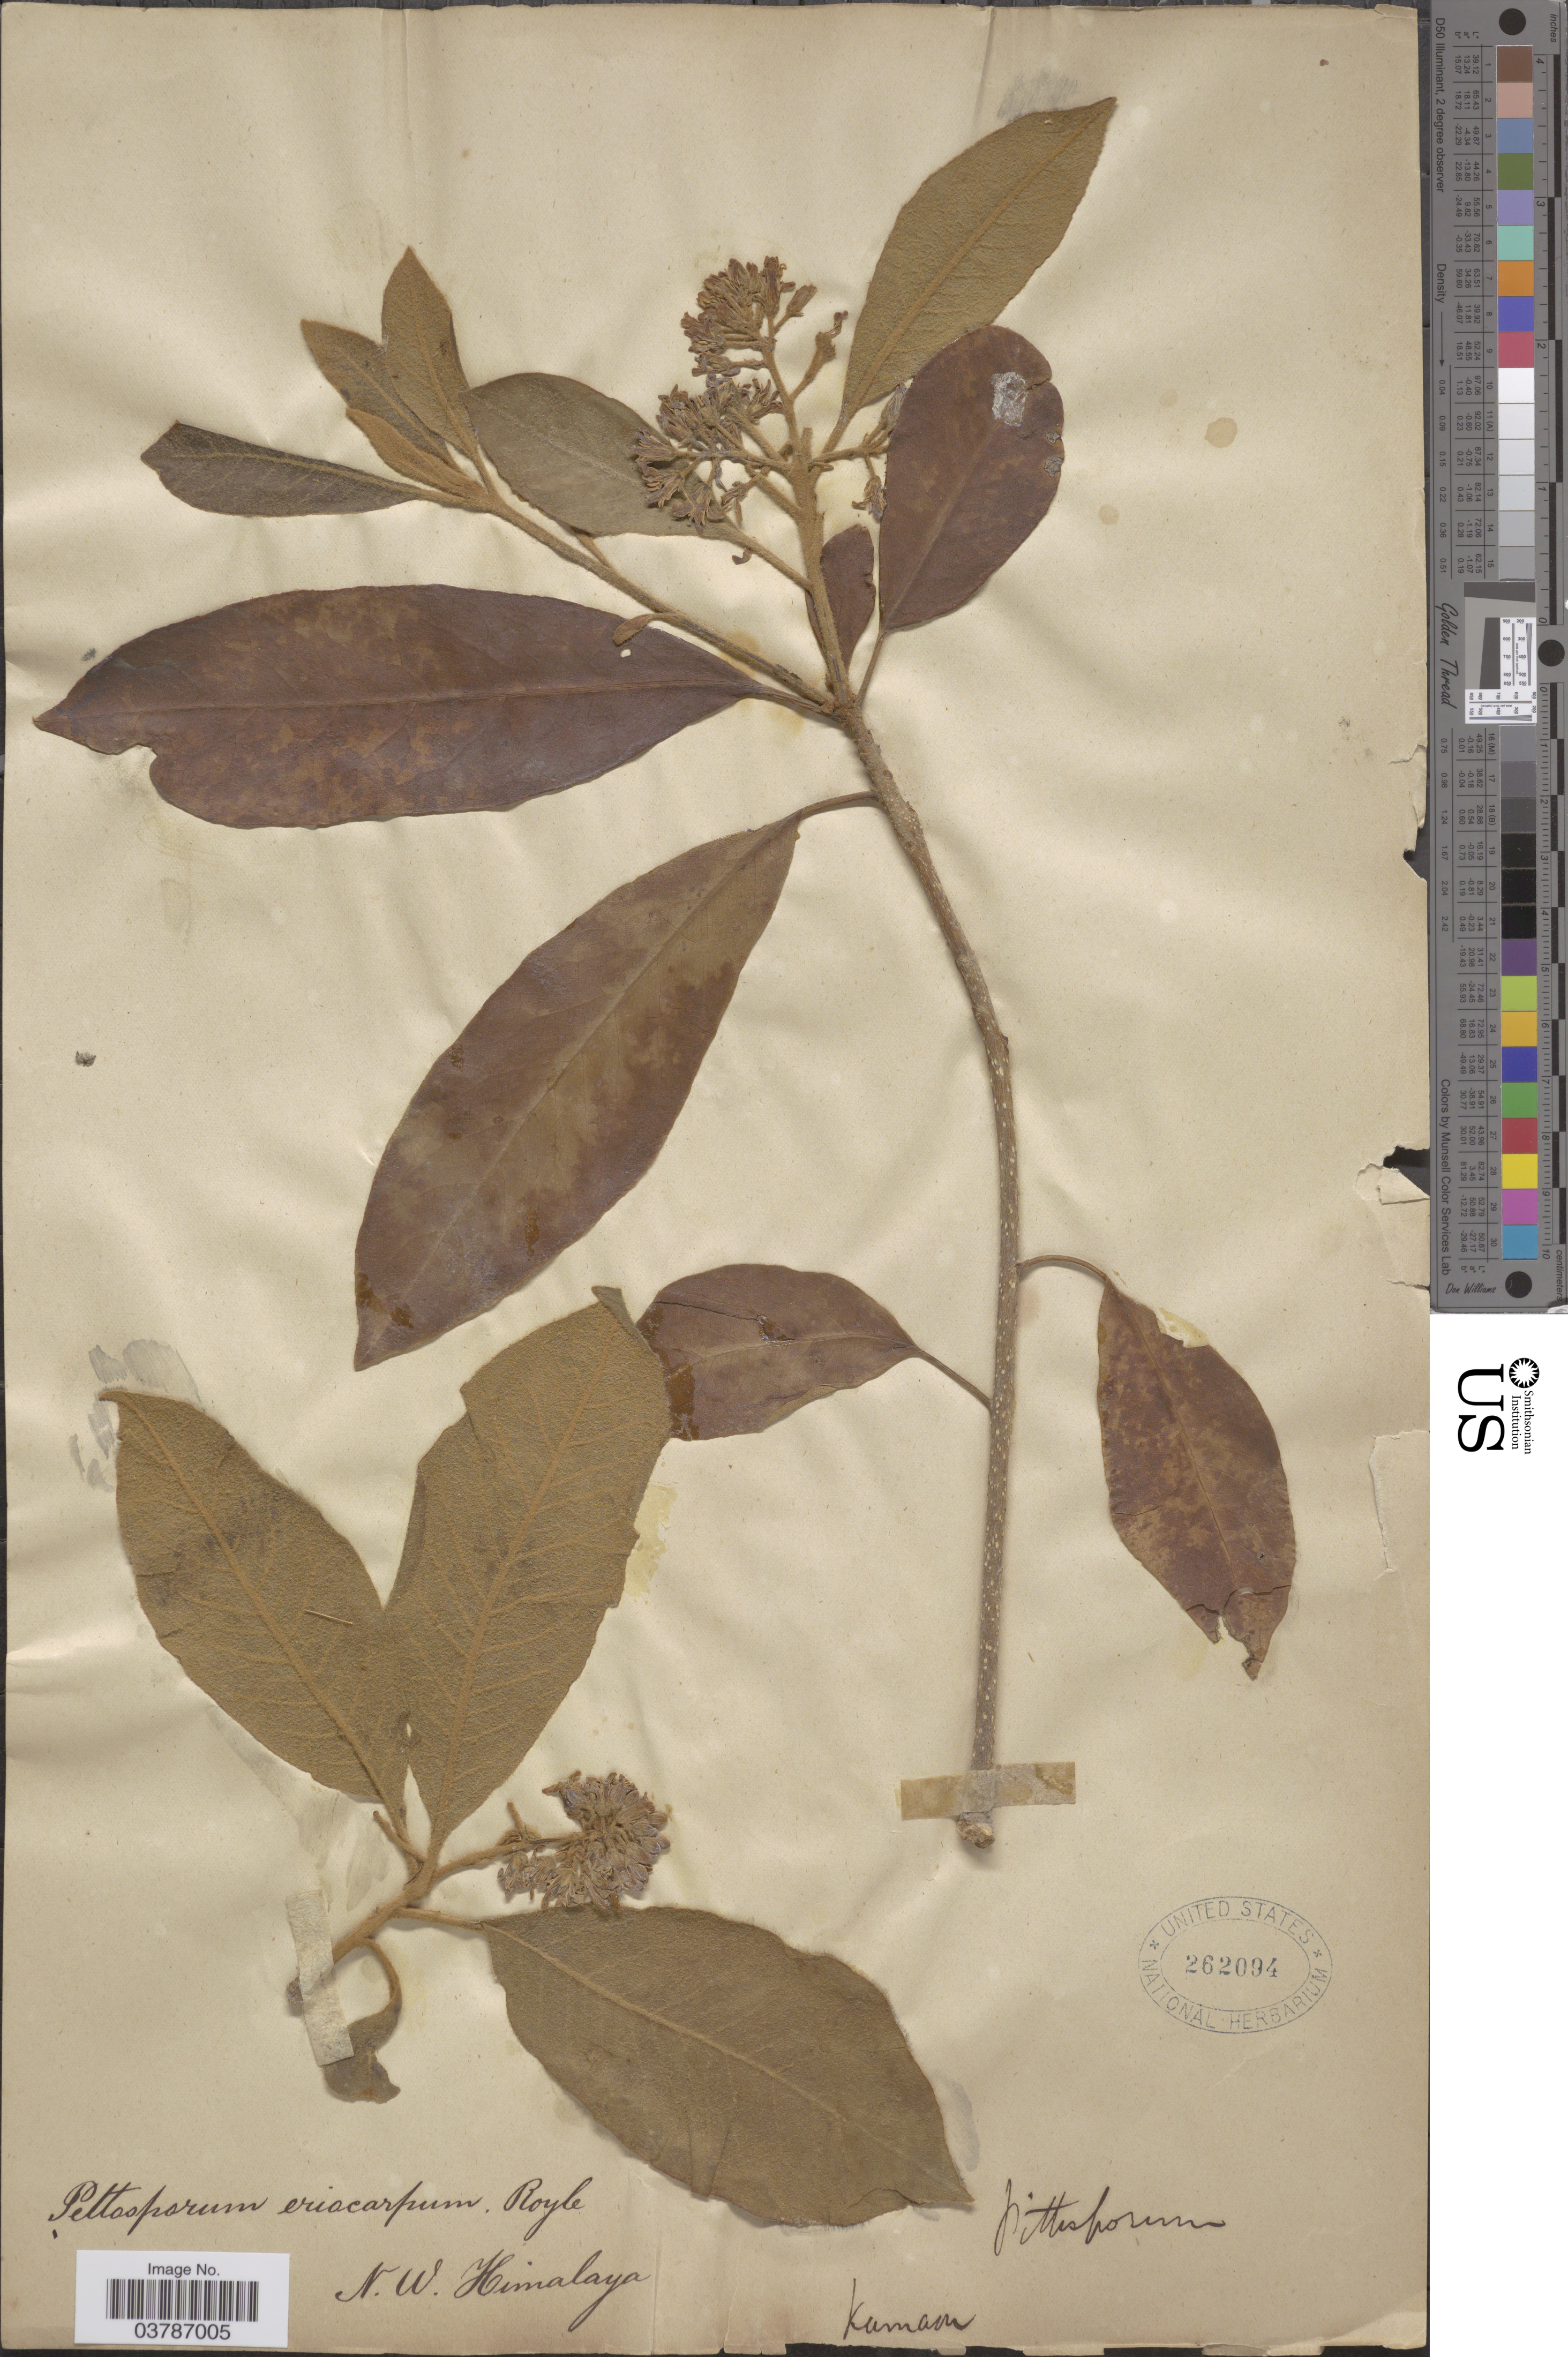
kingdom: Plantae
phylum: Tracheophyta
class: Magnoliopsida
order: Apiales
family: Pittosporaceae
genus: Pittosporum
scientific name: Pittosporum eriocarpum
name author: Royle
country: India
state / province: Uttarakhand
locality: N.W. Himalaya. Kumaon.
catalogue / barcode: US 262094